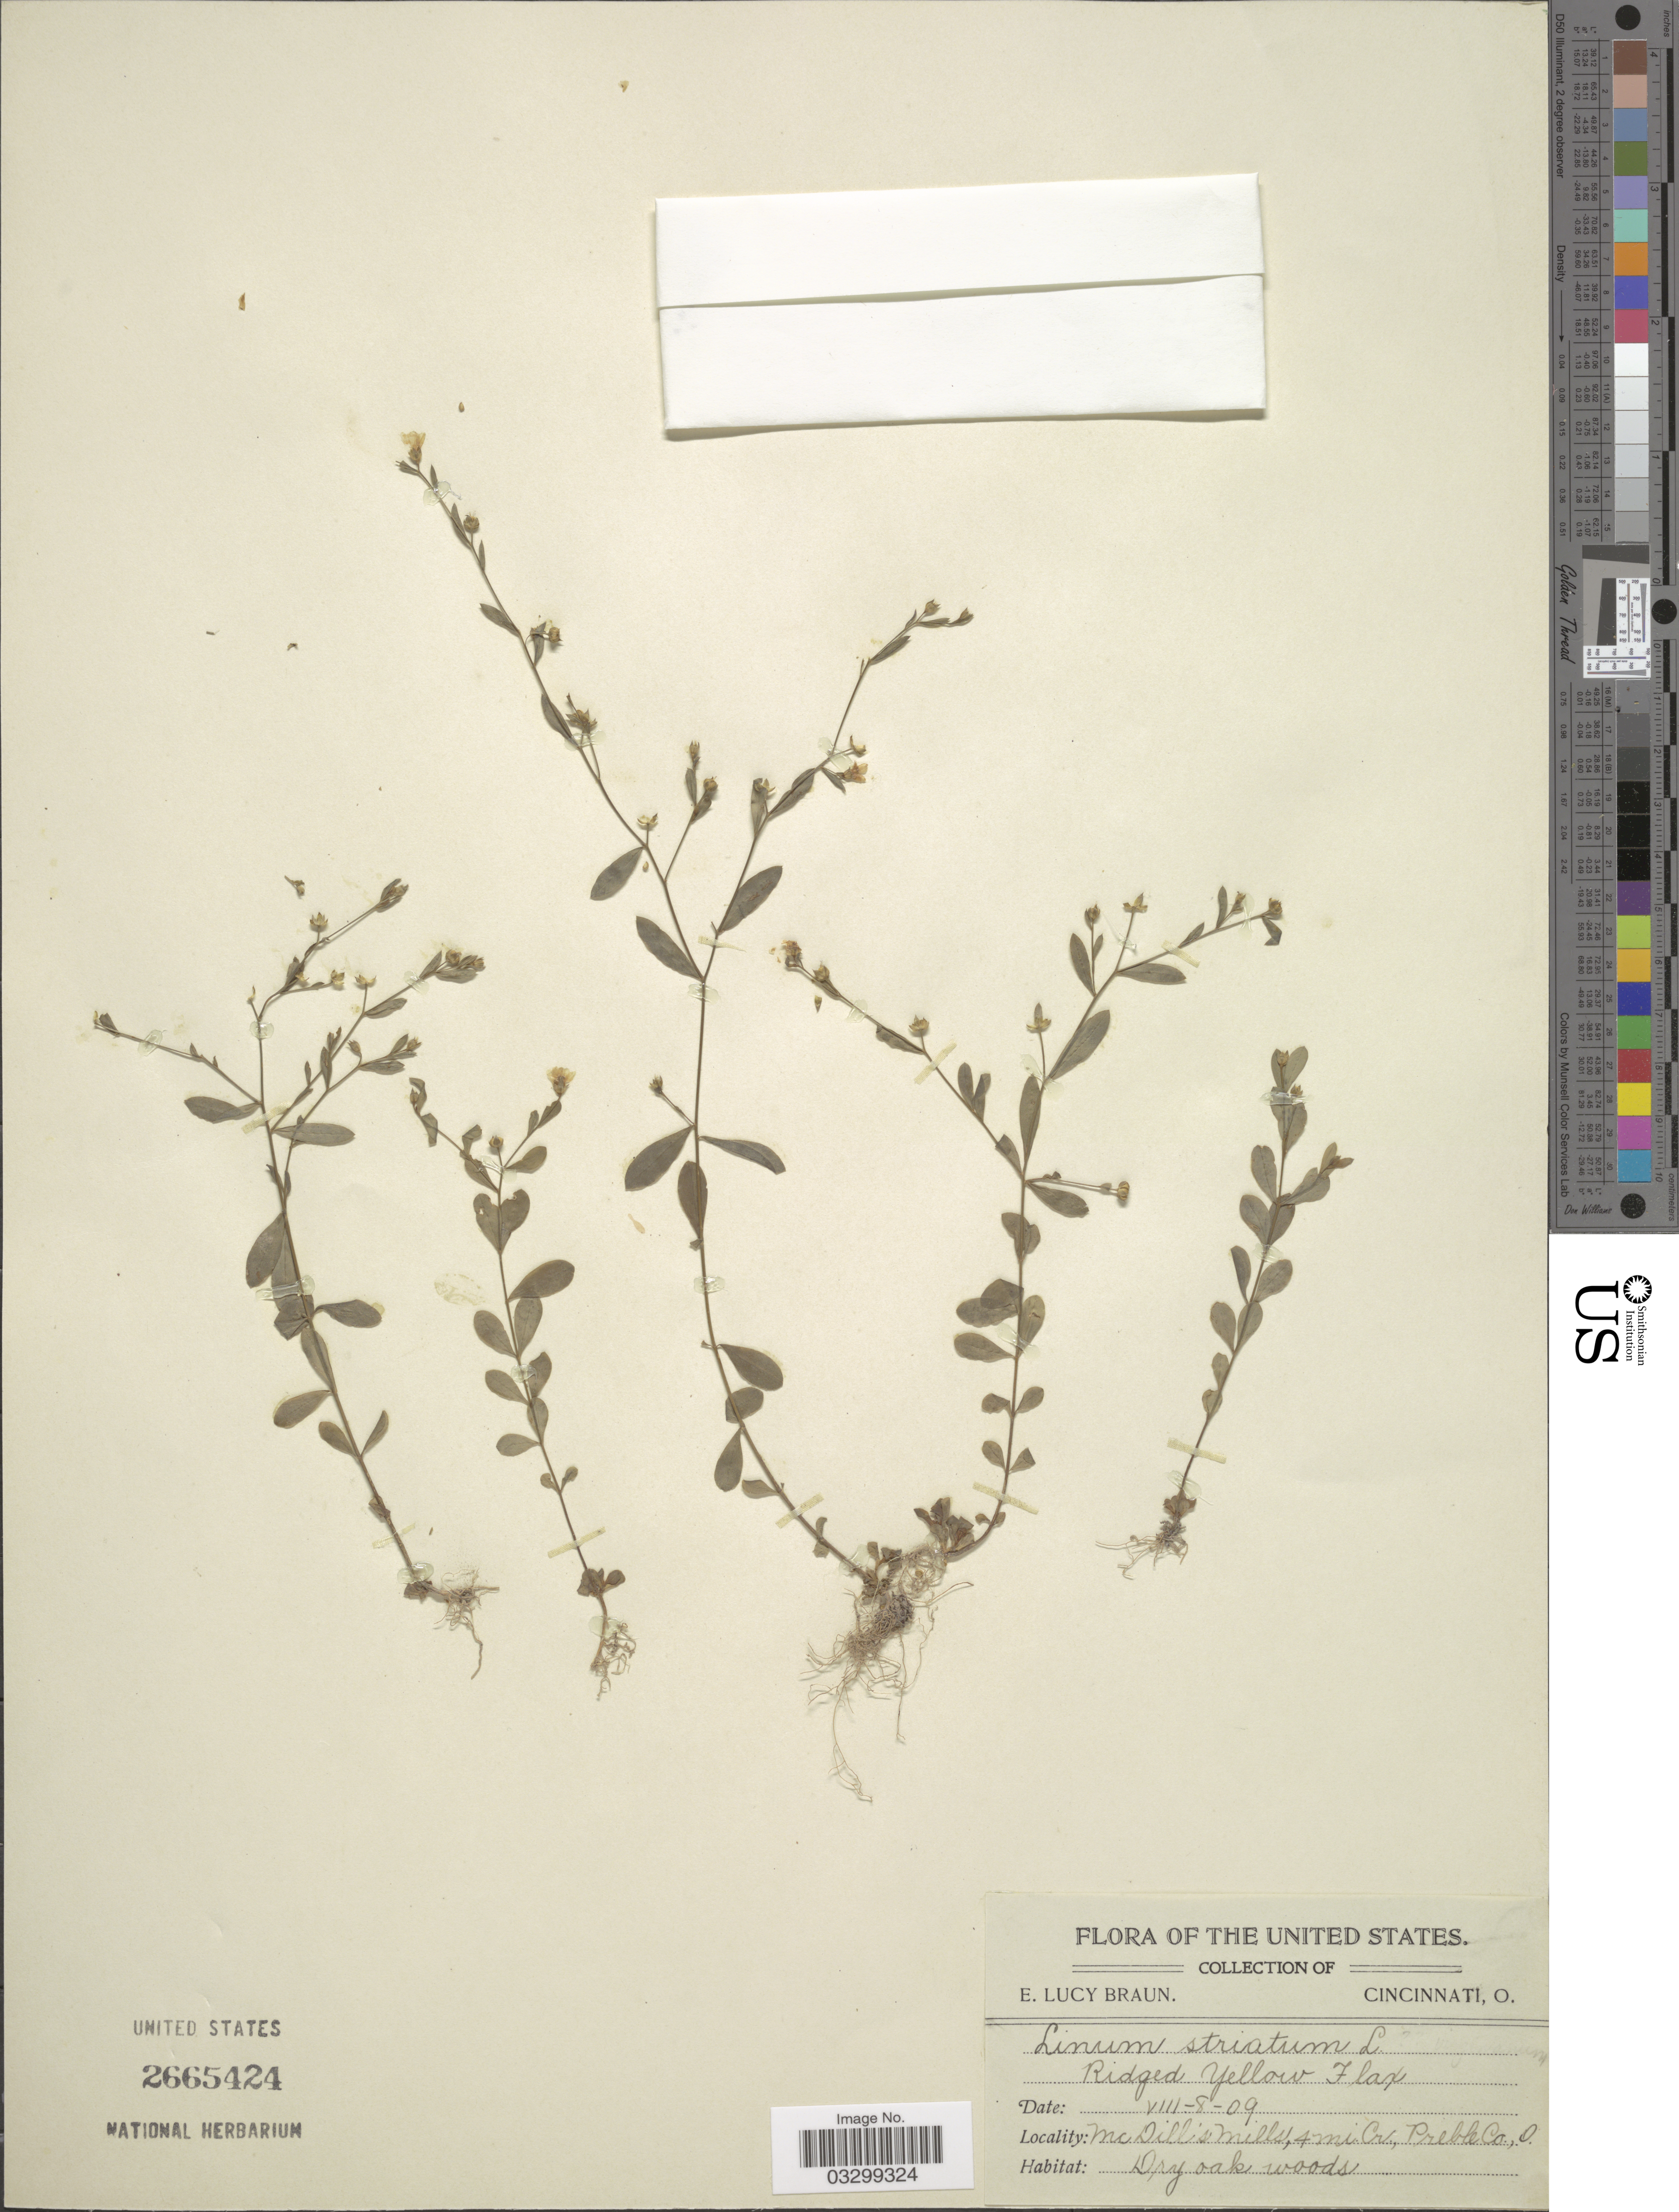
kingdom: Plantae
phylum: Tracheophyta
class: Magnoliopsida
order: Malpighiales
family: Linaceae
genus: Linum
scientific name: Linum striatum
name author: Walter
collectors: E. L. Braun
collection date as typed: Transcribed d/m/y: 8/8/9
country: United States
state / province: Ohio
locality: Mc Dill's Mills, 4 mi. Cr., Preble Co.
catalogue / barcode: US 2665424